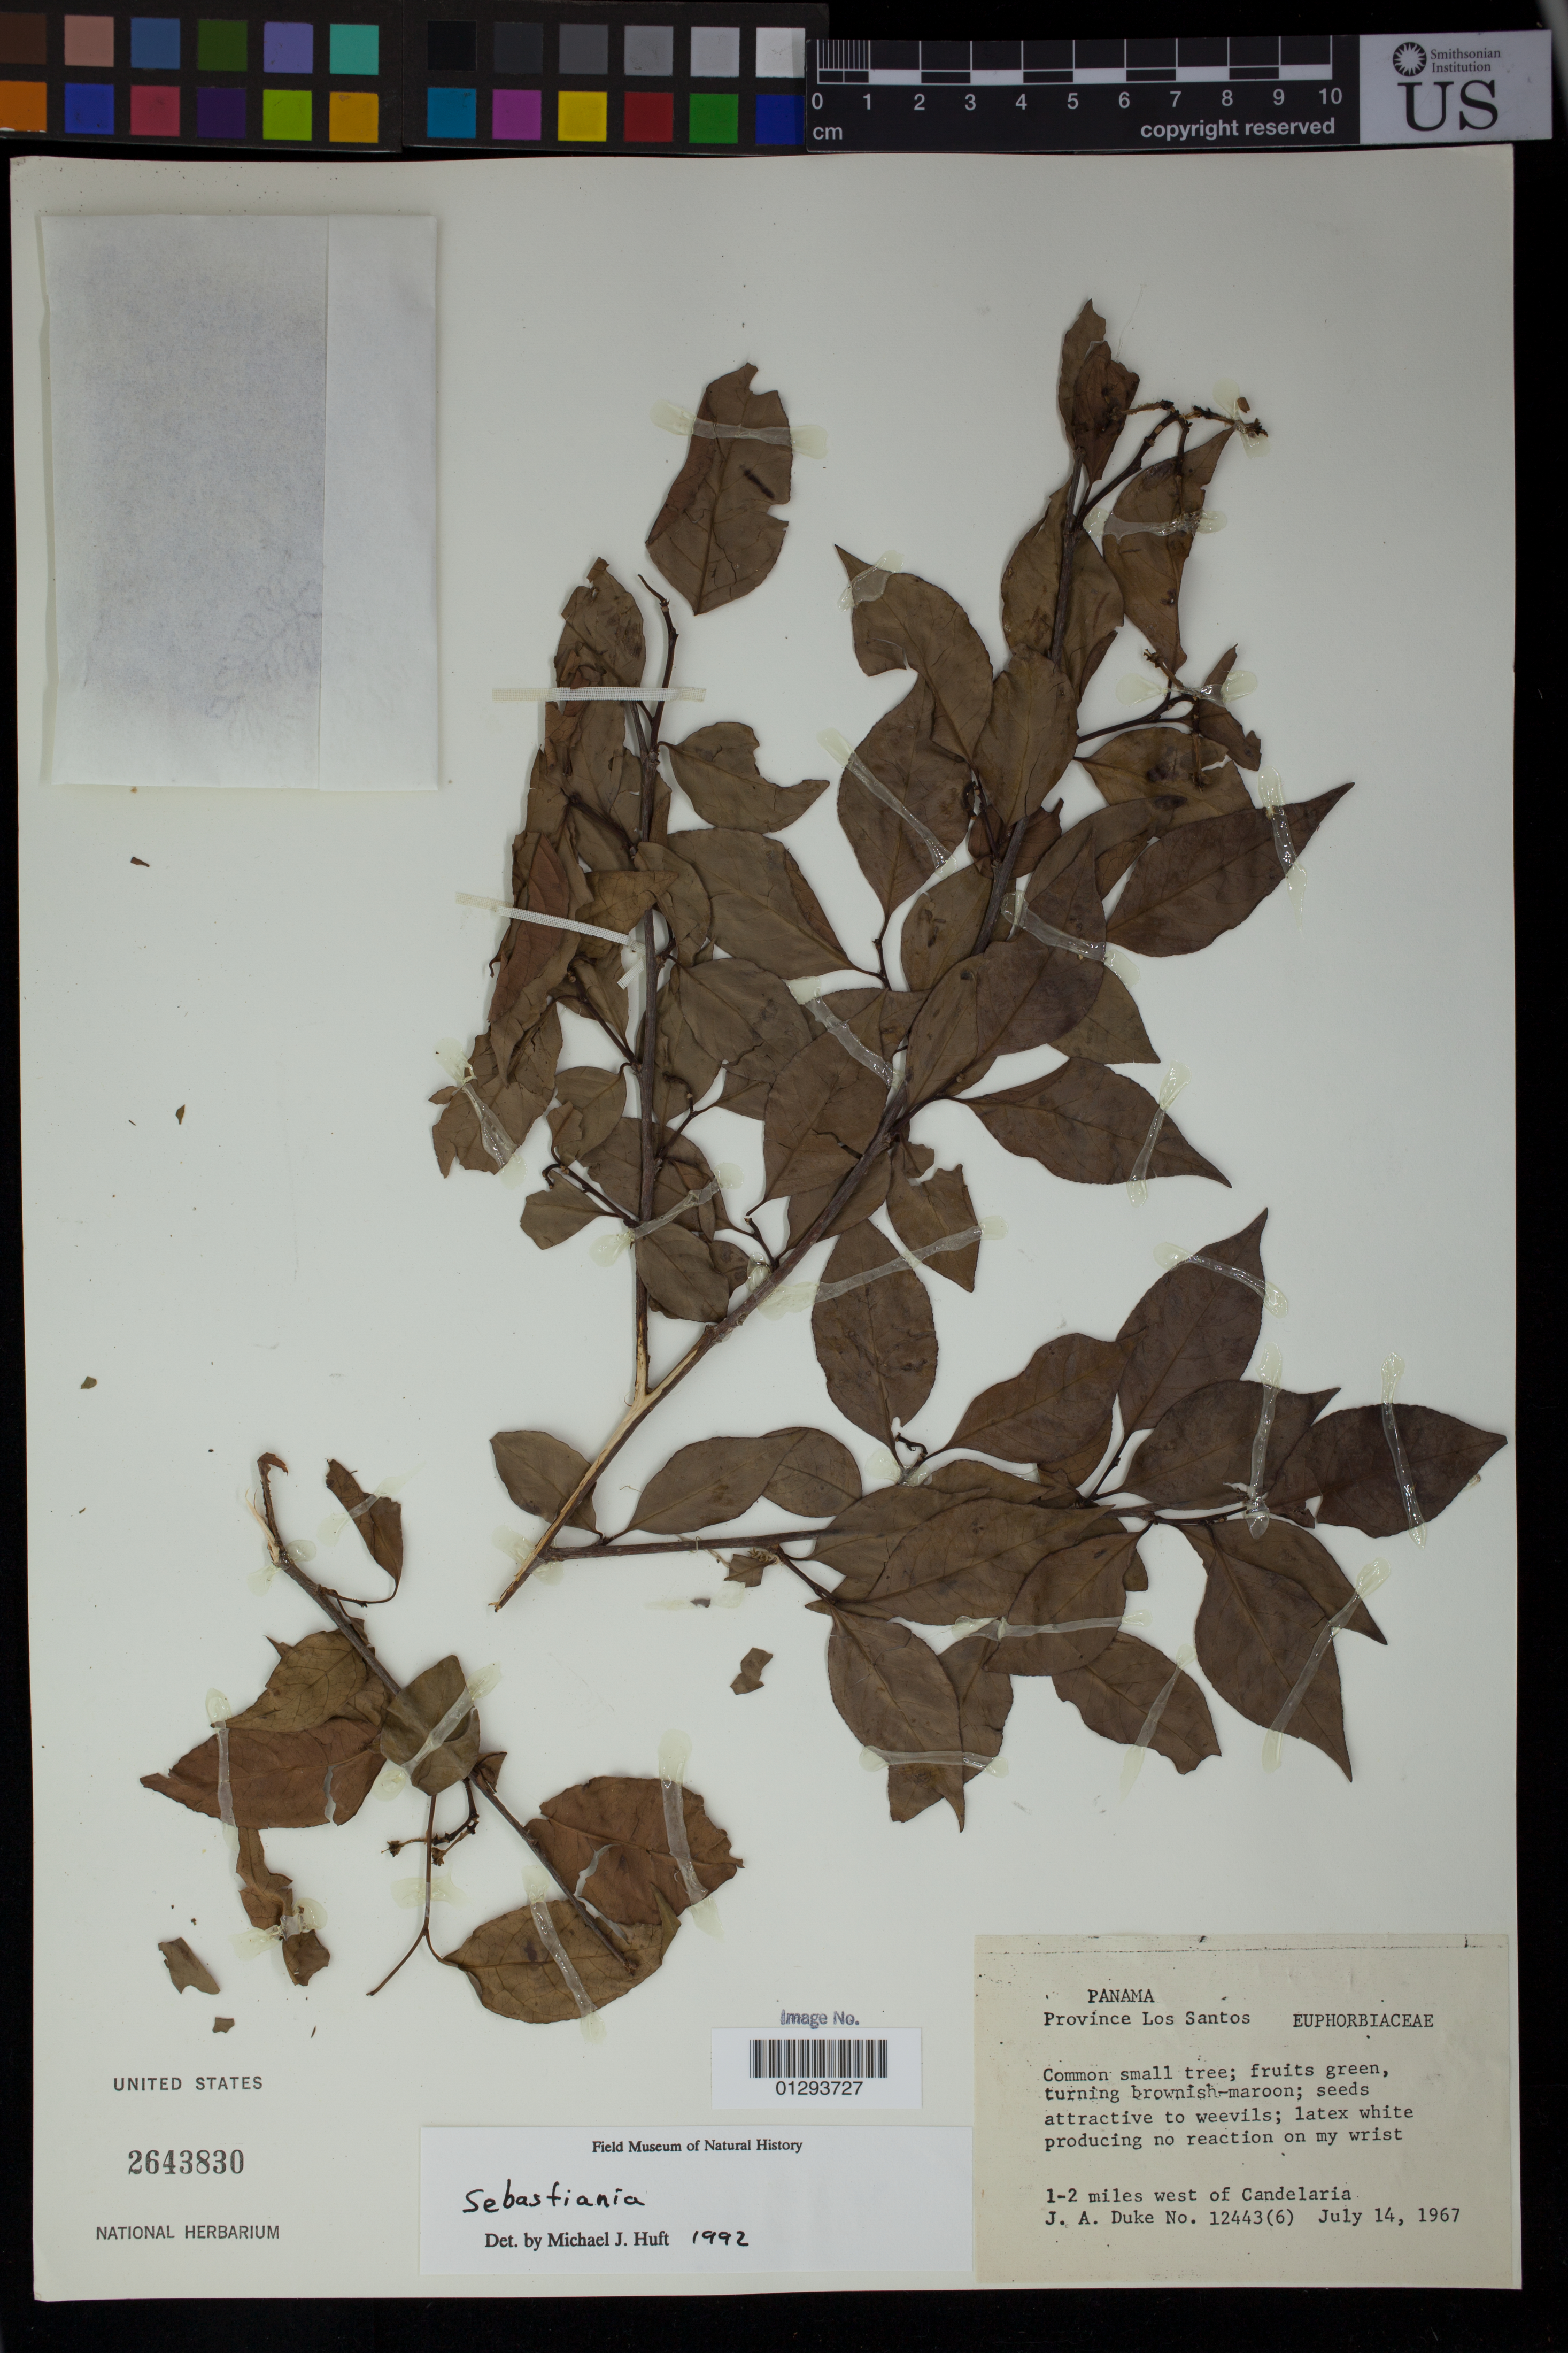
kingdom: Plantae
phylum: Tracheophyta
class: Magnoliopsida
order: Malpighiales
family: Euphorbiaceae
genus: Sebastiania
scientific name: Sebastiania sp.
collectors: J. A. Duke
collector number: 12443(6)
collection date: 1967-07-14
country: Panama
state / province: Los Santos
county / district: Pocri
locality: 1-2 miles west of Candelaria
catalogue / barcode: US 2643830